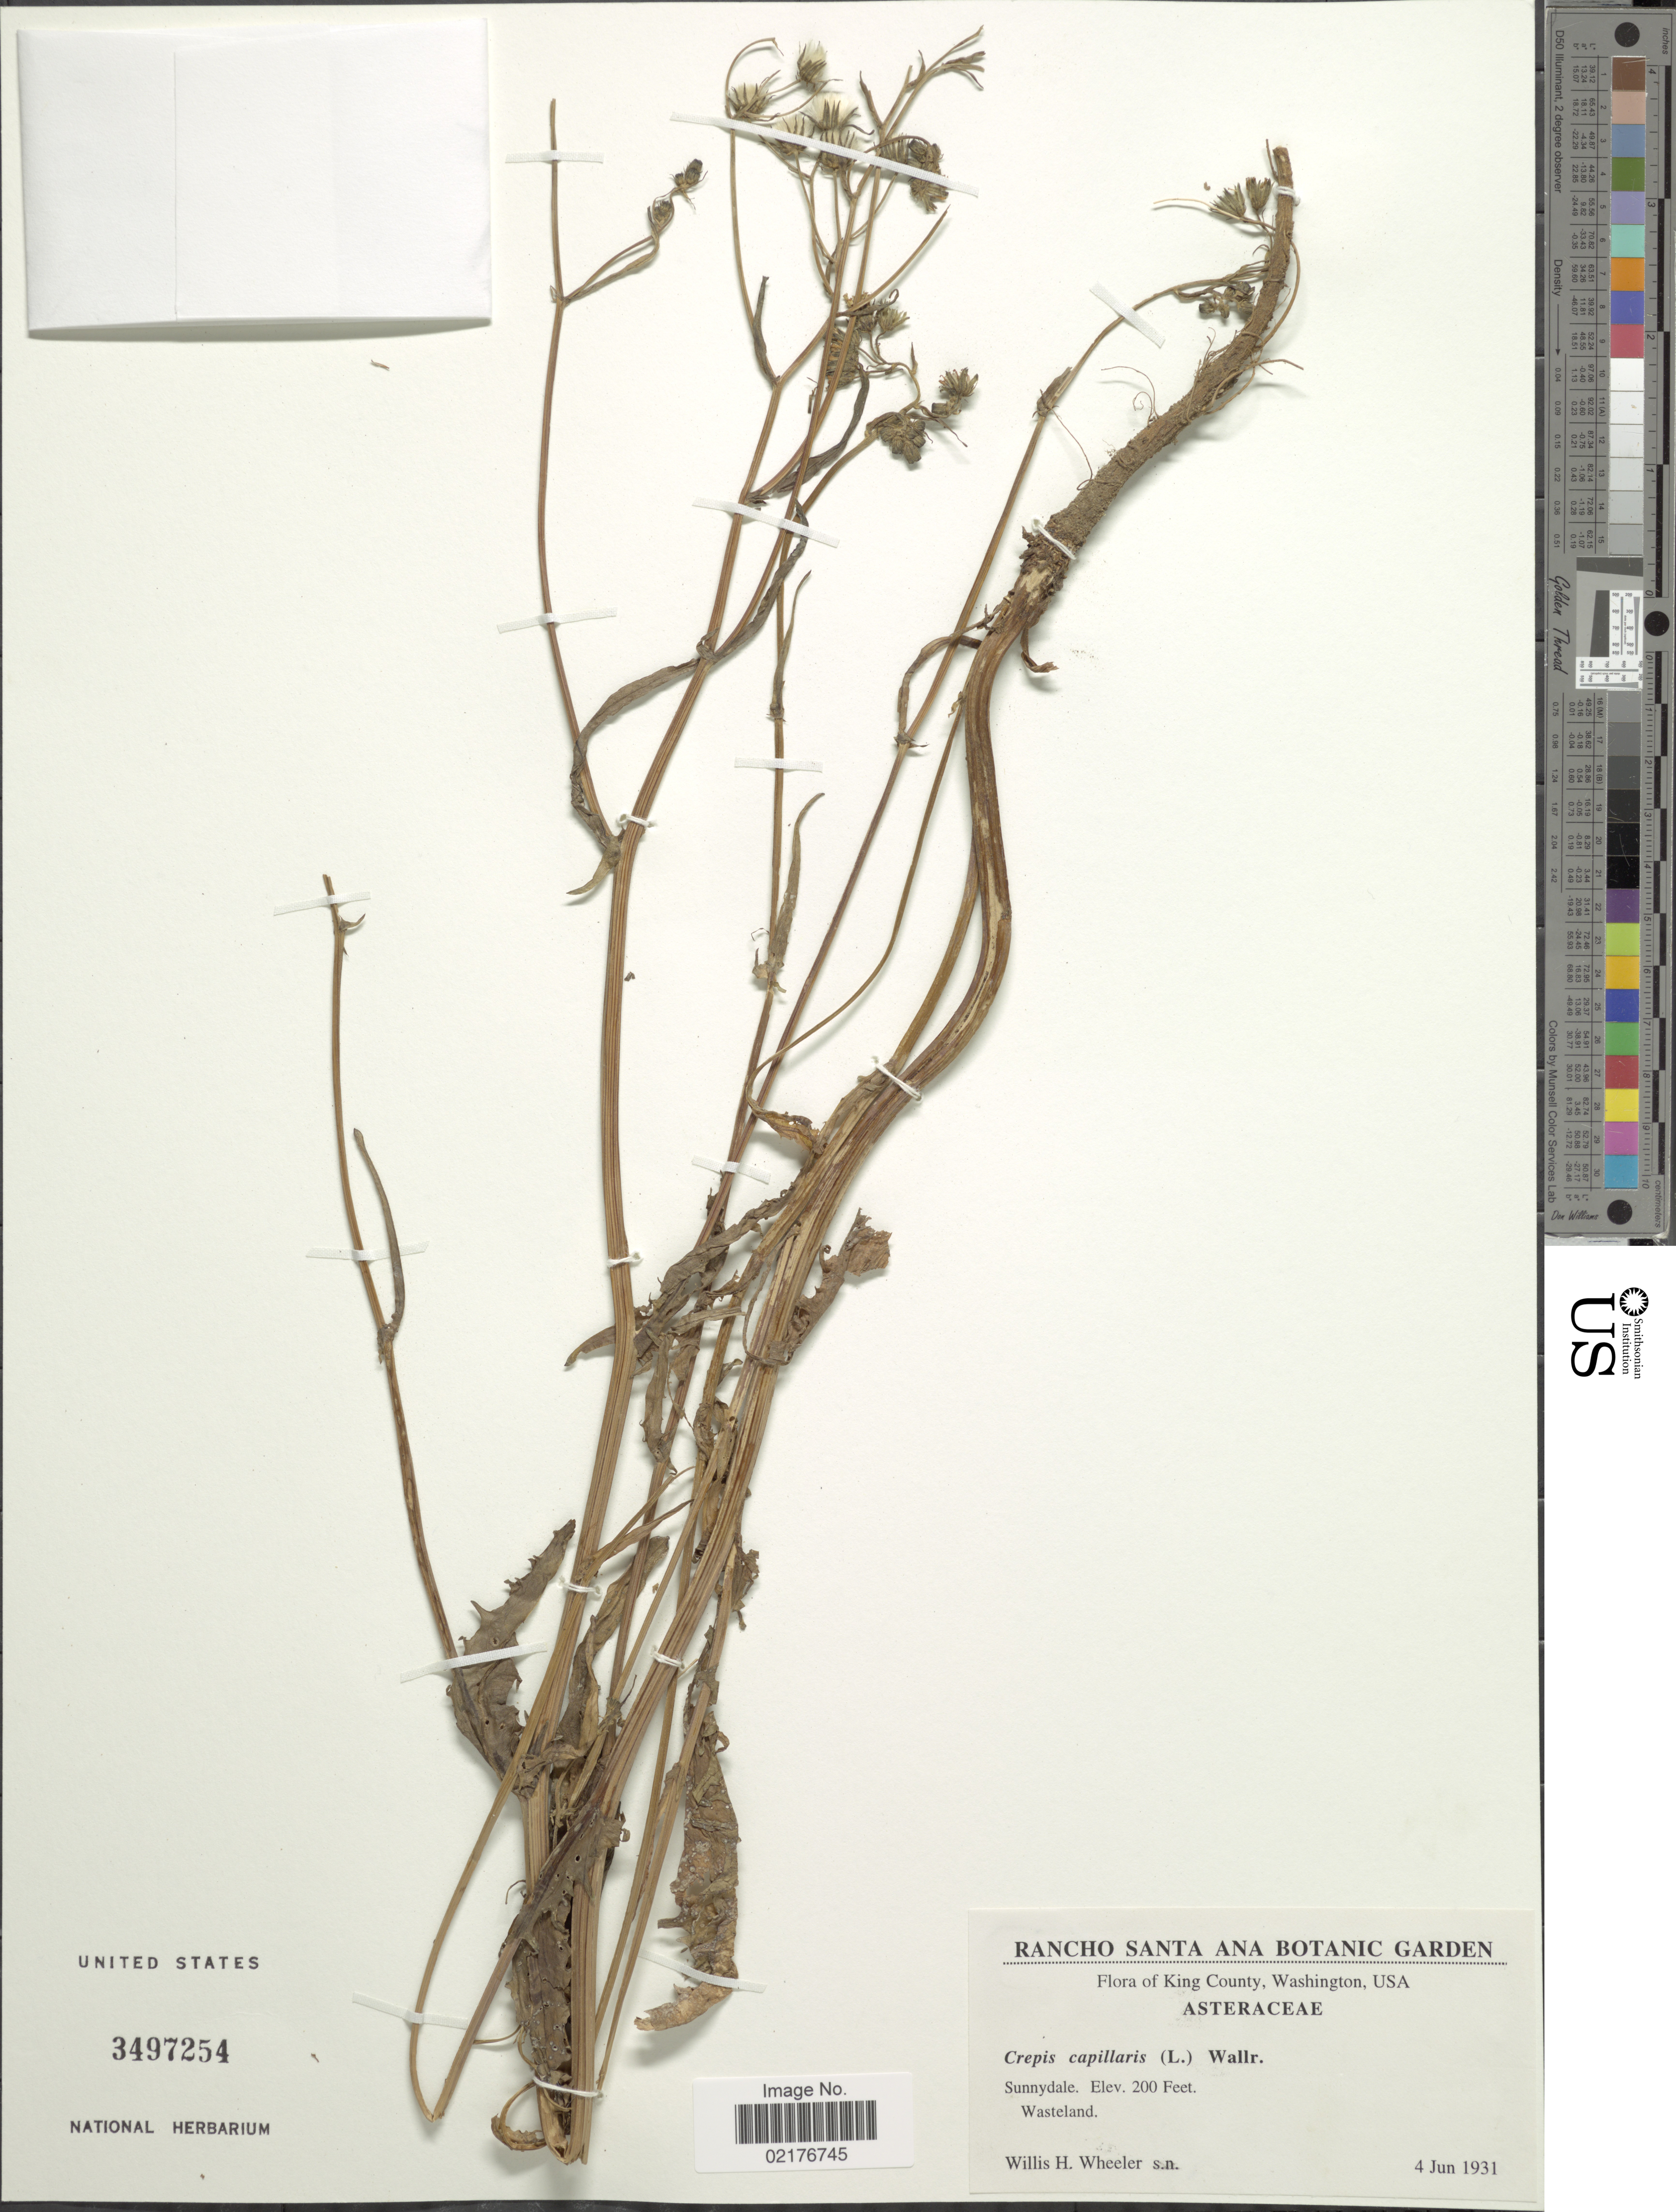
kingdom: Plantae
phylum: Tracheophyta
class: Magnoliopsida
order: Asterales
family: Asteraceae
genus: Crepis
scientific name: Crepis capillaris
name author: (L.) Wallr.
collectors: W. Wheeler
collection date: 1931-06-04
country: United States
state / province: Washington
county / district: King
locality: King County, Washington, USA, Sunnydale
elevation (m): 61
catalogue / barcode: US 3497254